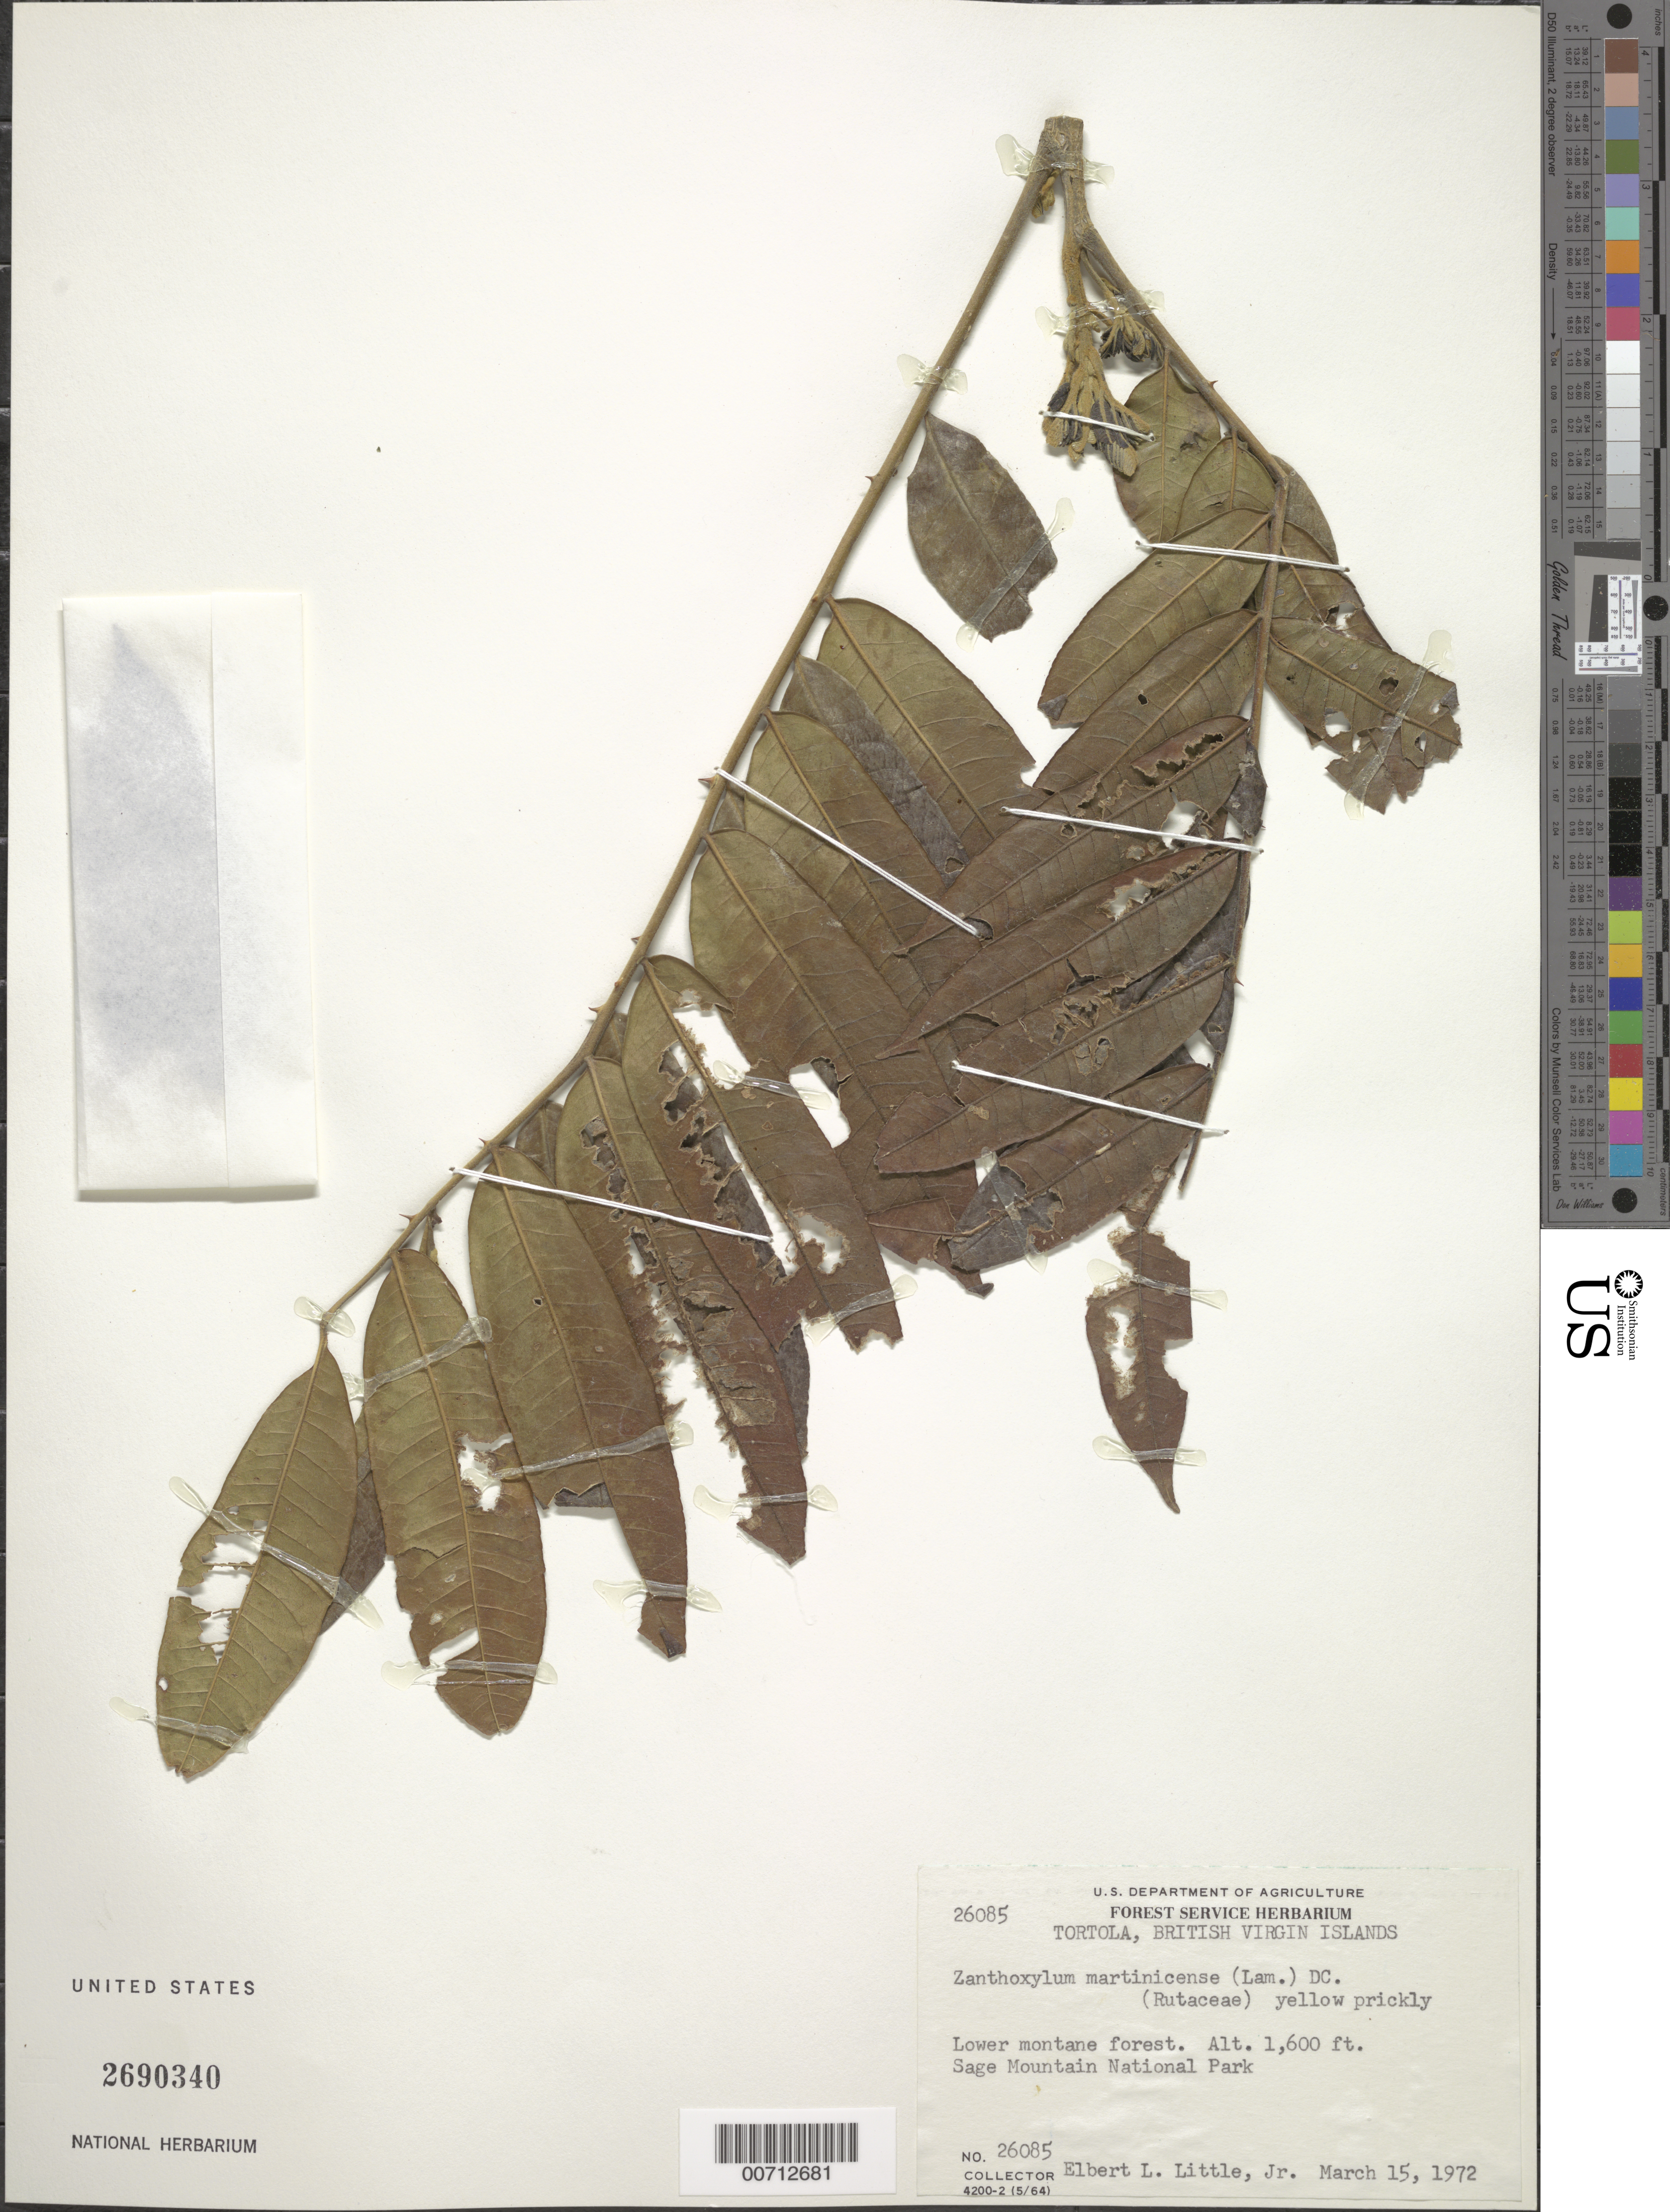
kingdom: Plantae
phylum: Tracheophyta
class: Magnoliopsida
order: Sapindales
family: Rutaceae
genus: Zanthoxylum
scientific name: Zanthoxylum martinicense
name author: (Lam.) DC.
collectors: E. L. Little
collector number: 26085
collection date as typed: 15 Mar 1972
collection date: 1972-03-15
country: British Virgin Islands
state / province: Tortola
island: Tortola Island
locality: Sage Mt. Natl. Park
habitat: Lower montane forest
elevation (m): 488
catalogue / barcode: US 2690340